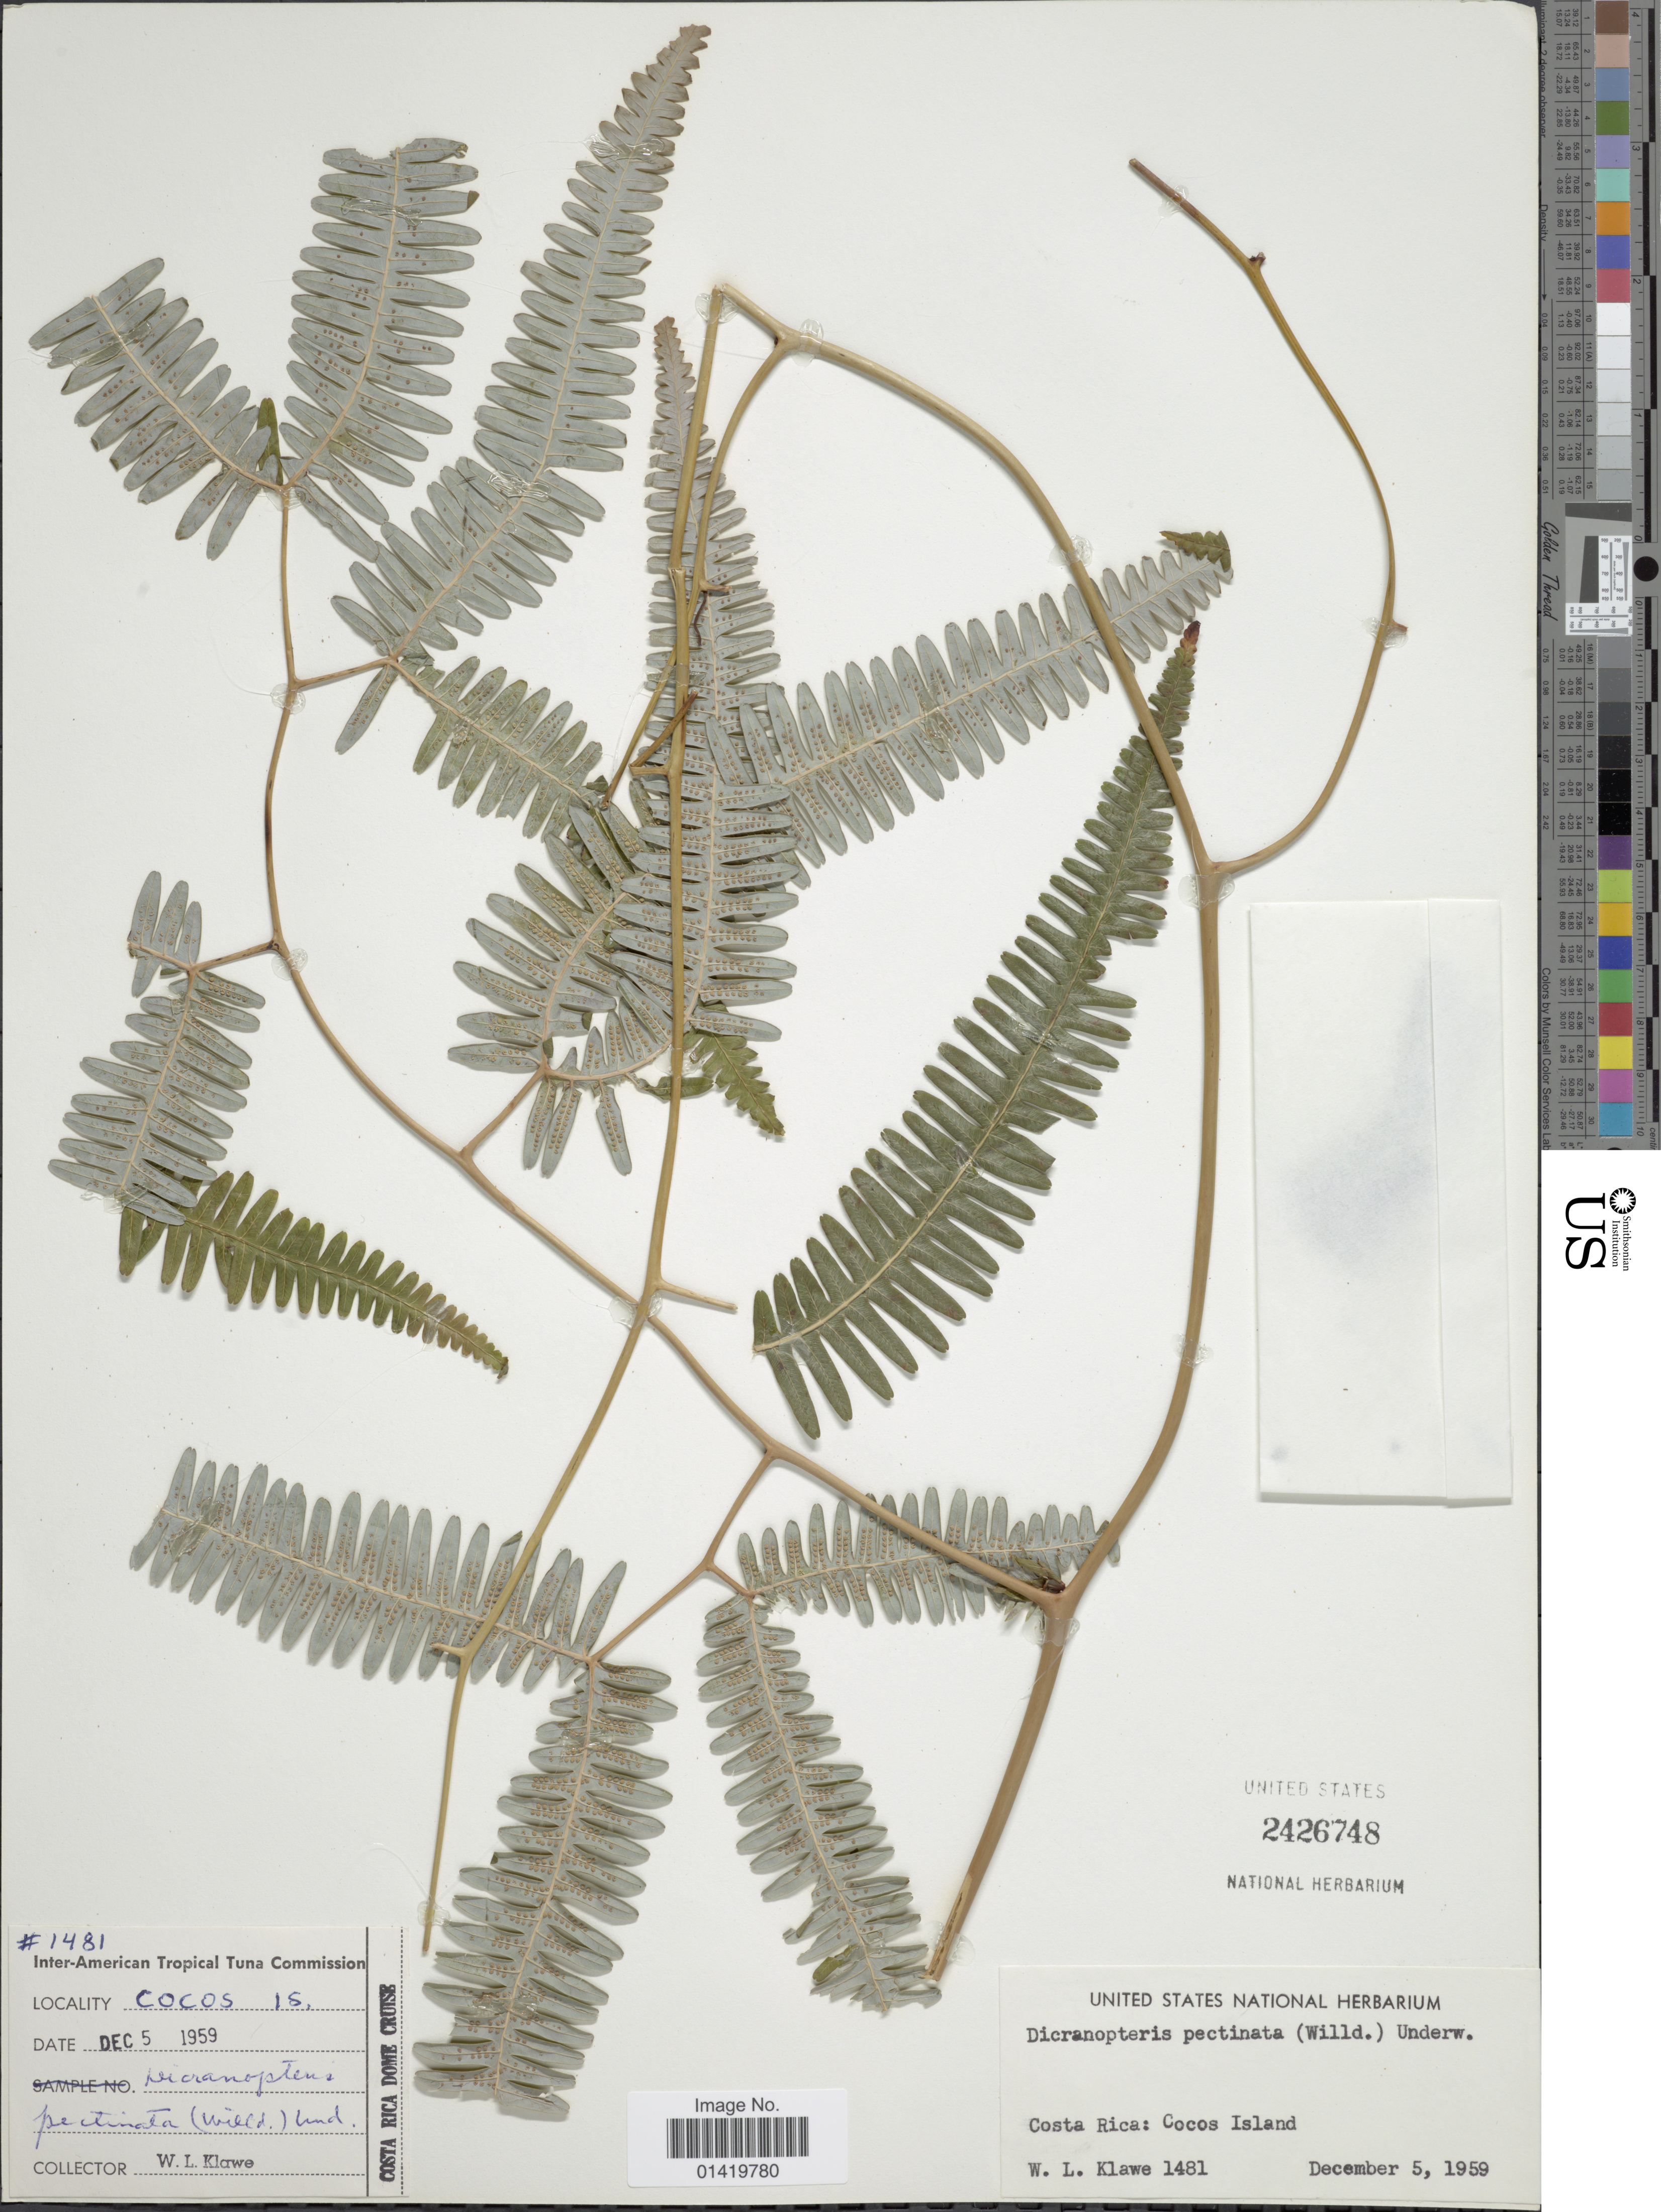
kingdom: Plantae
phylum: Tracheophyta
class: Polypodiopsida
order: Gleicheniales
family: Gleicheniaceae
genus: Gleichenella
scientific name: Gleichenella pectinata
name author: (Willd.) Ching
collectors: W. Klawe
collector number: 1481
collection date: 1959-12-05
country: Costa Rica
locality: Cocos Island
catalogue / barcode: US 2426748